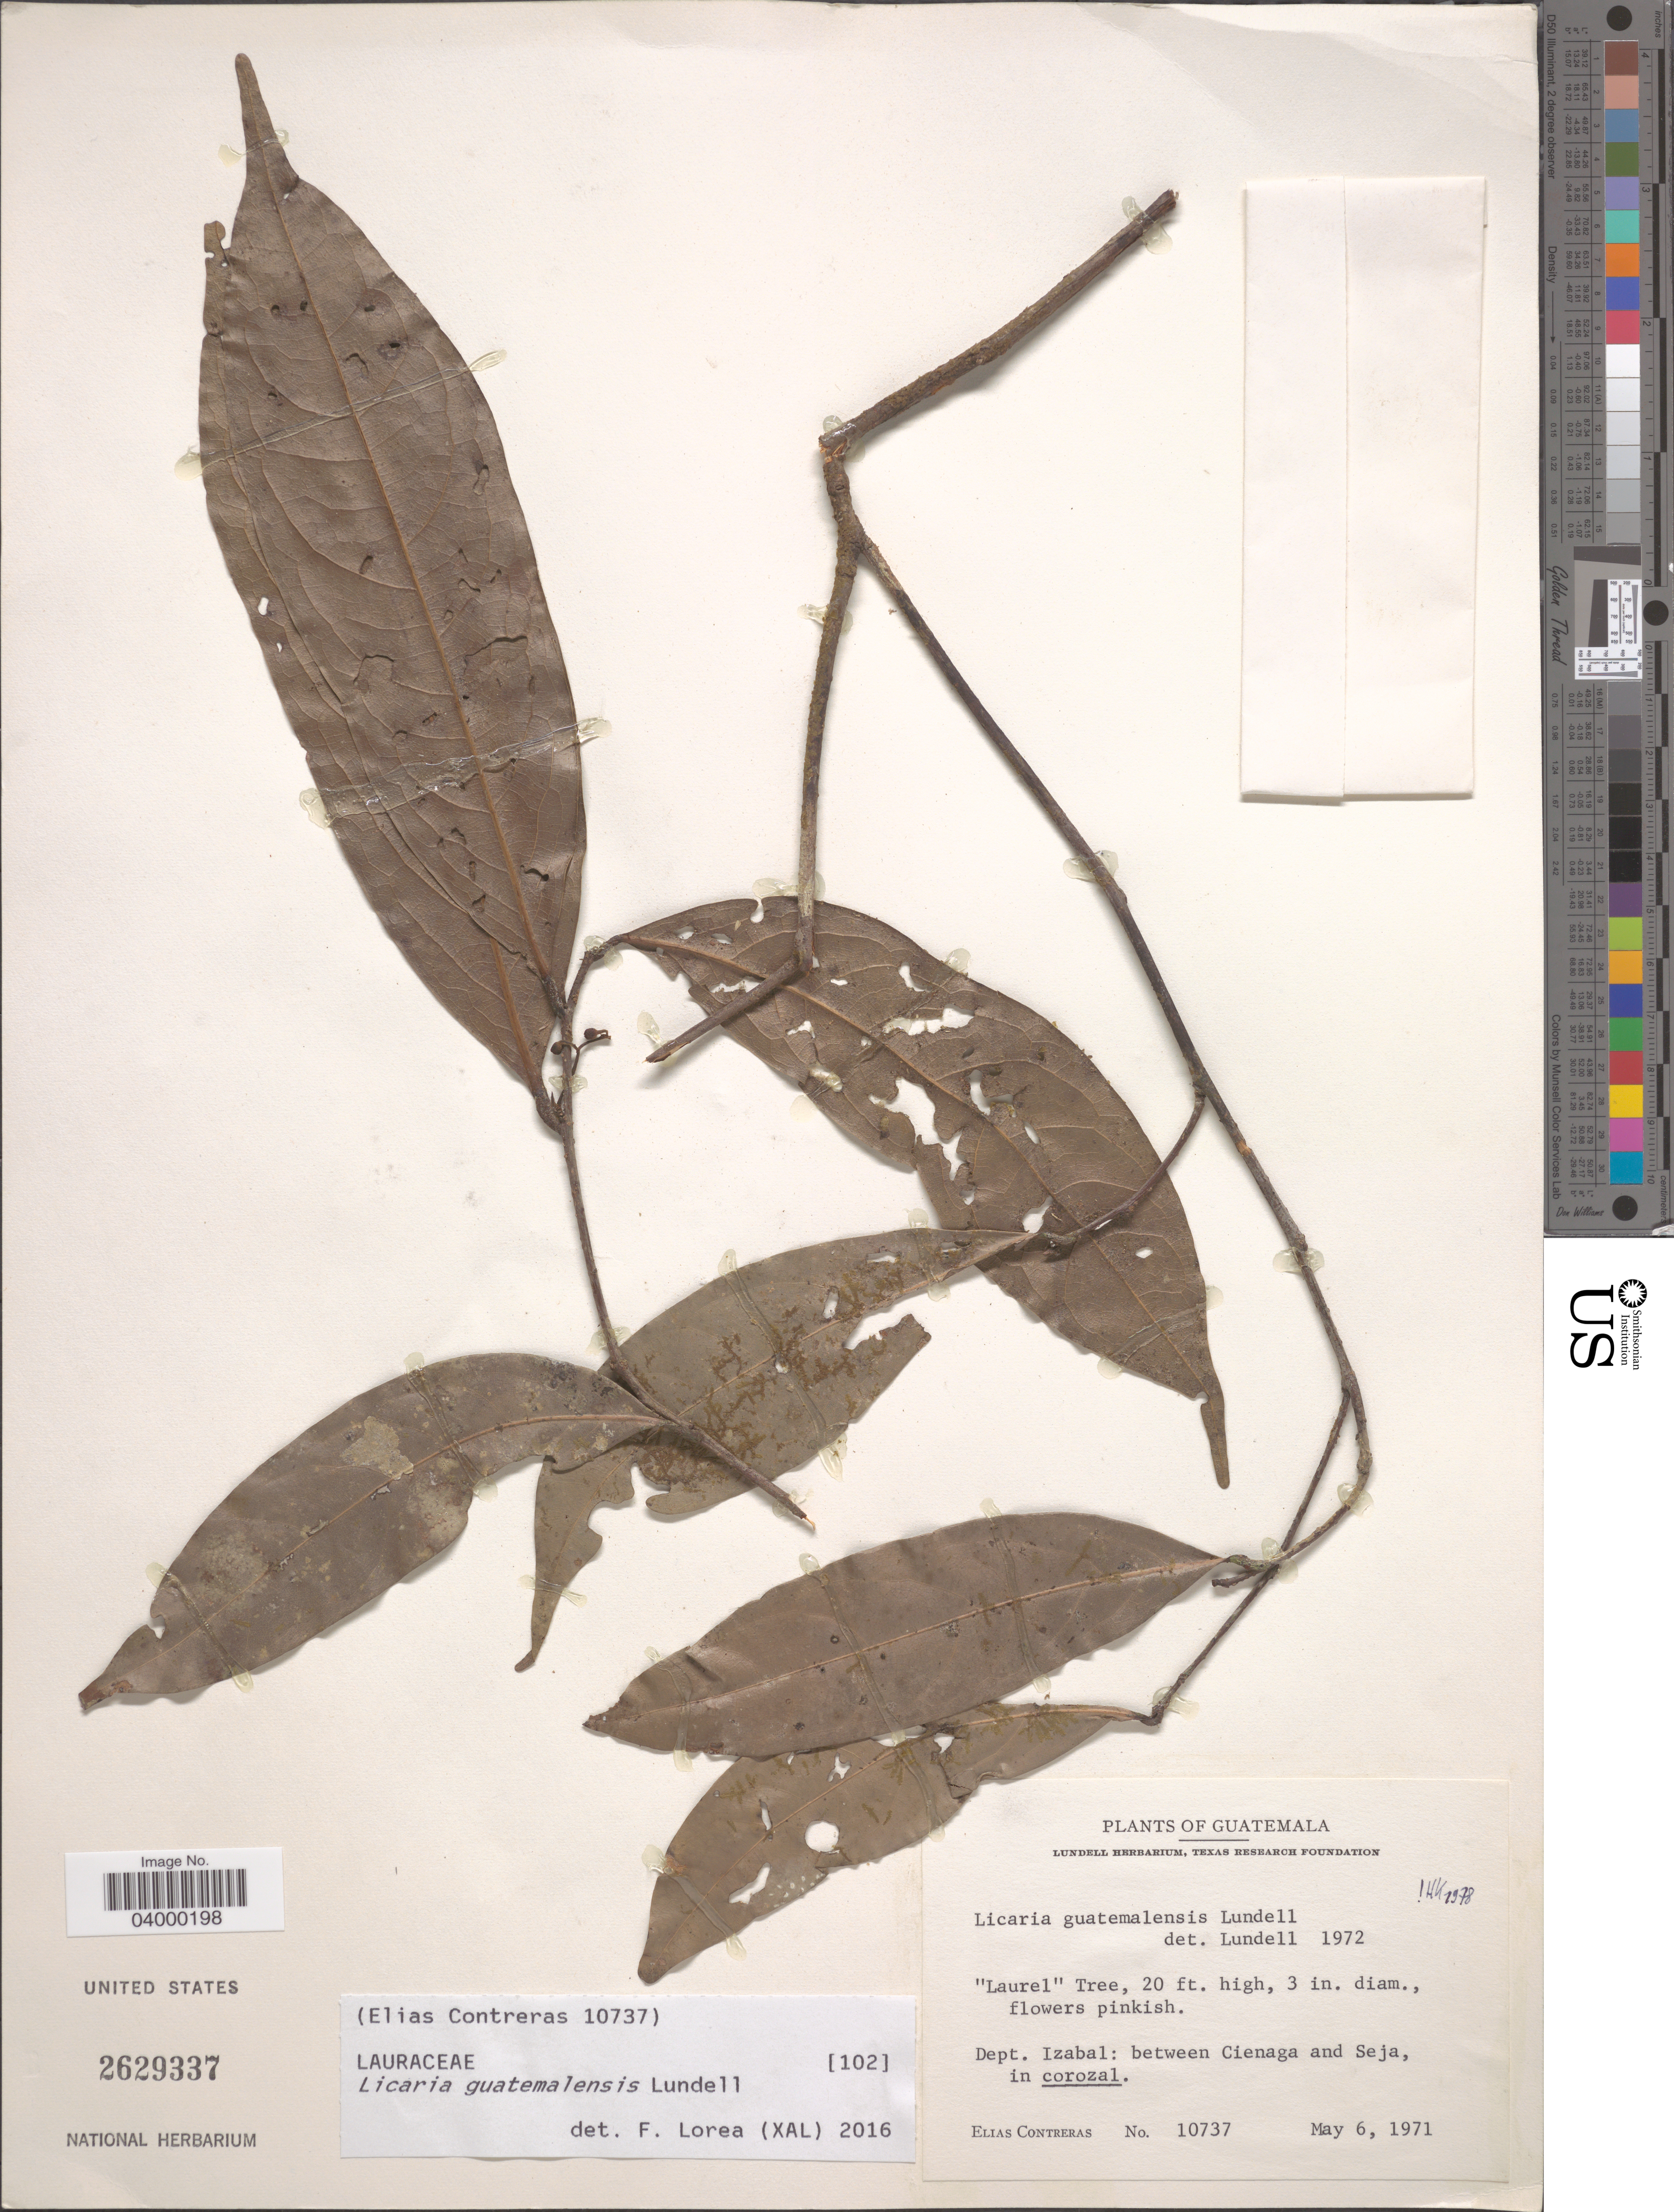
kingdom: Plantae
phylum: Tracheophyta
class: Magnoliopsida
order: Laurales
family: Lauraceae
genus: Licaria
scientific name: Licaria guatemalensis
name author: Lundell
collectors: E. Contreras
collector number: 10737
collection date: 1971-05-06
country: Guatemala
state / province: Izabal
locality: Dept. Izabal: between Cienaga and Seja.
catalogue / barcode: US 2629337